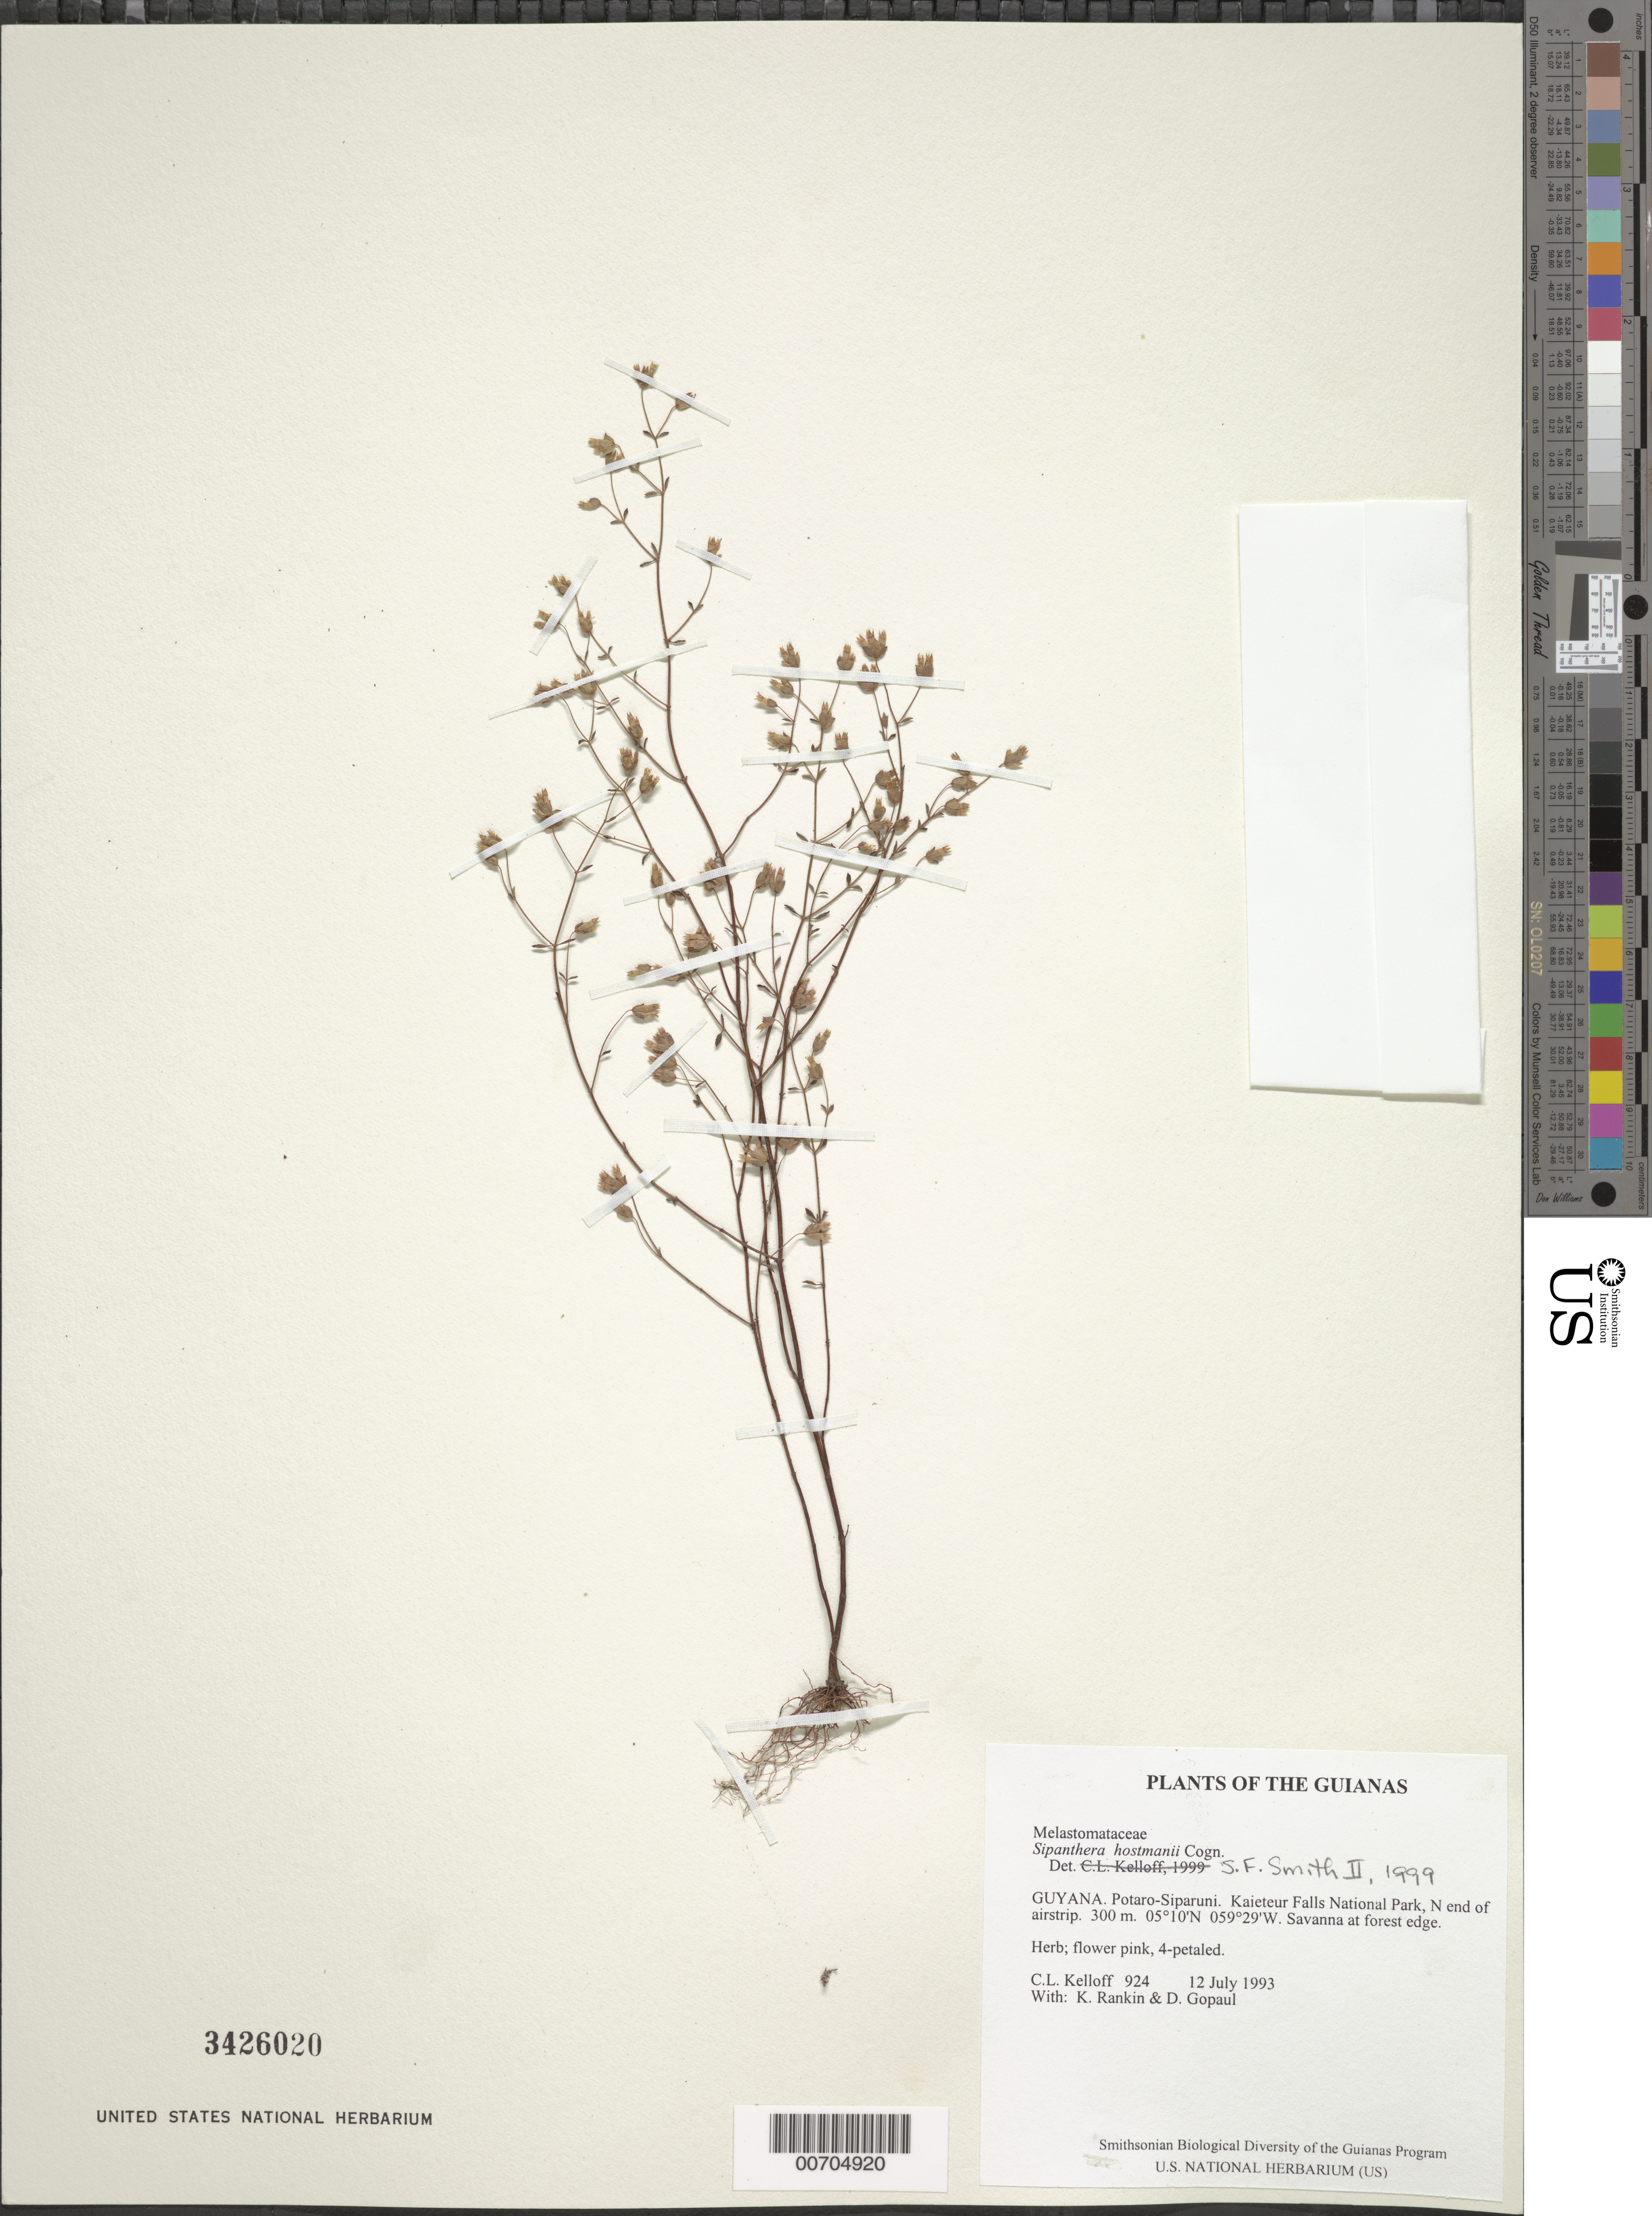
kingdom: Plantae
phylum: Tracheophyta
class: Magnoliopsida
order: Myrtales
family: Melastomataceae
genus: Siphanthera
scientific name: Siphanthera hostmannii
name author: Cogn.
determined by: Kelloff, Carol L., (US), Smithsonian Institution - National Museum of Natural History (UNITED STATES)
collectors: C. L. Kelloff, K. Rankin & D. Gopaul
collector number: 924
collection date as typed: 12 July 1993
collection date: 1993-07-12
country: Guyana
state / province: Potaro-Siparuni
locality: Kaieteur Falls National Park, N end of airstrip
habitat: Savanna at forest edge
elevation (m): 300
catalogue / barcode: US 3426020